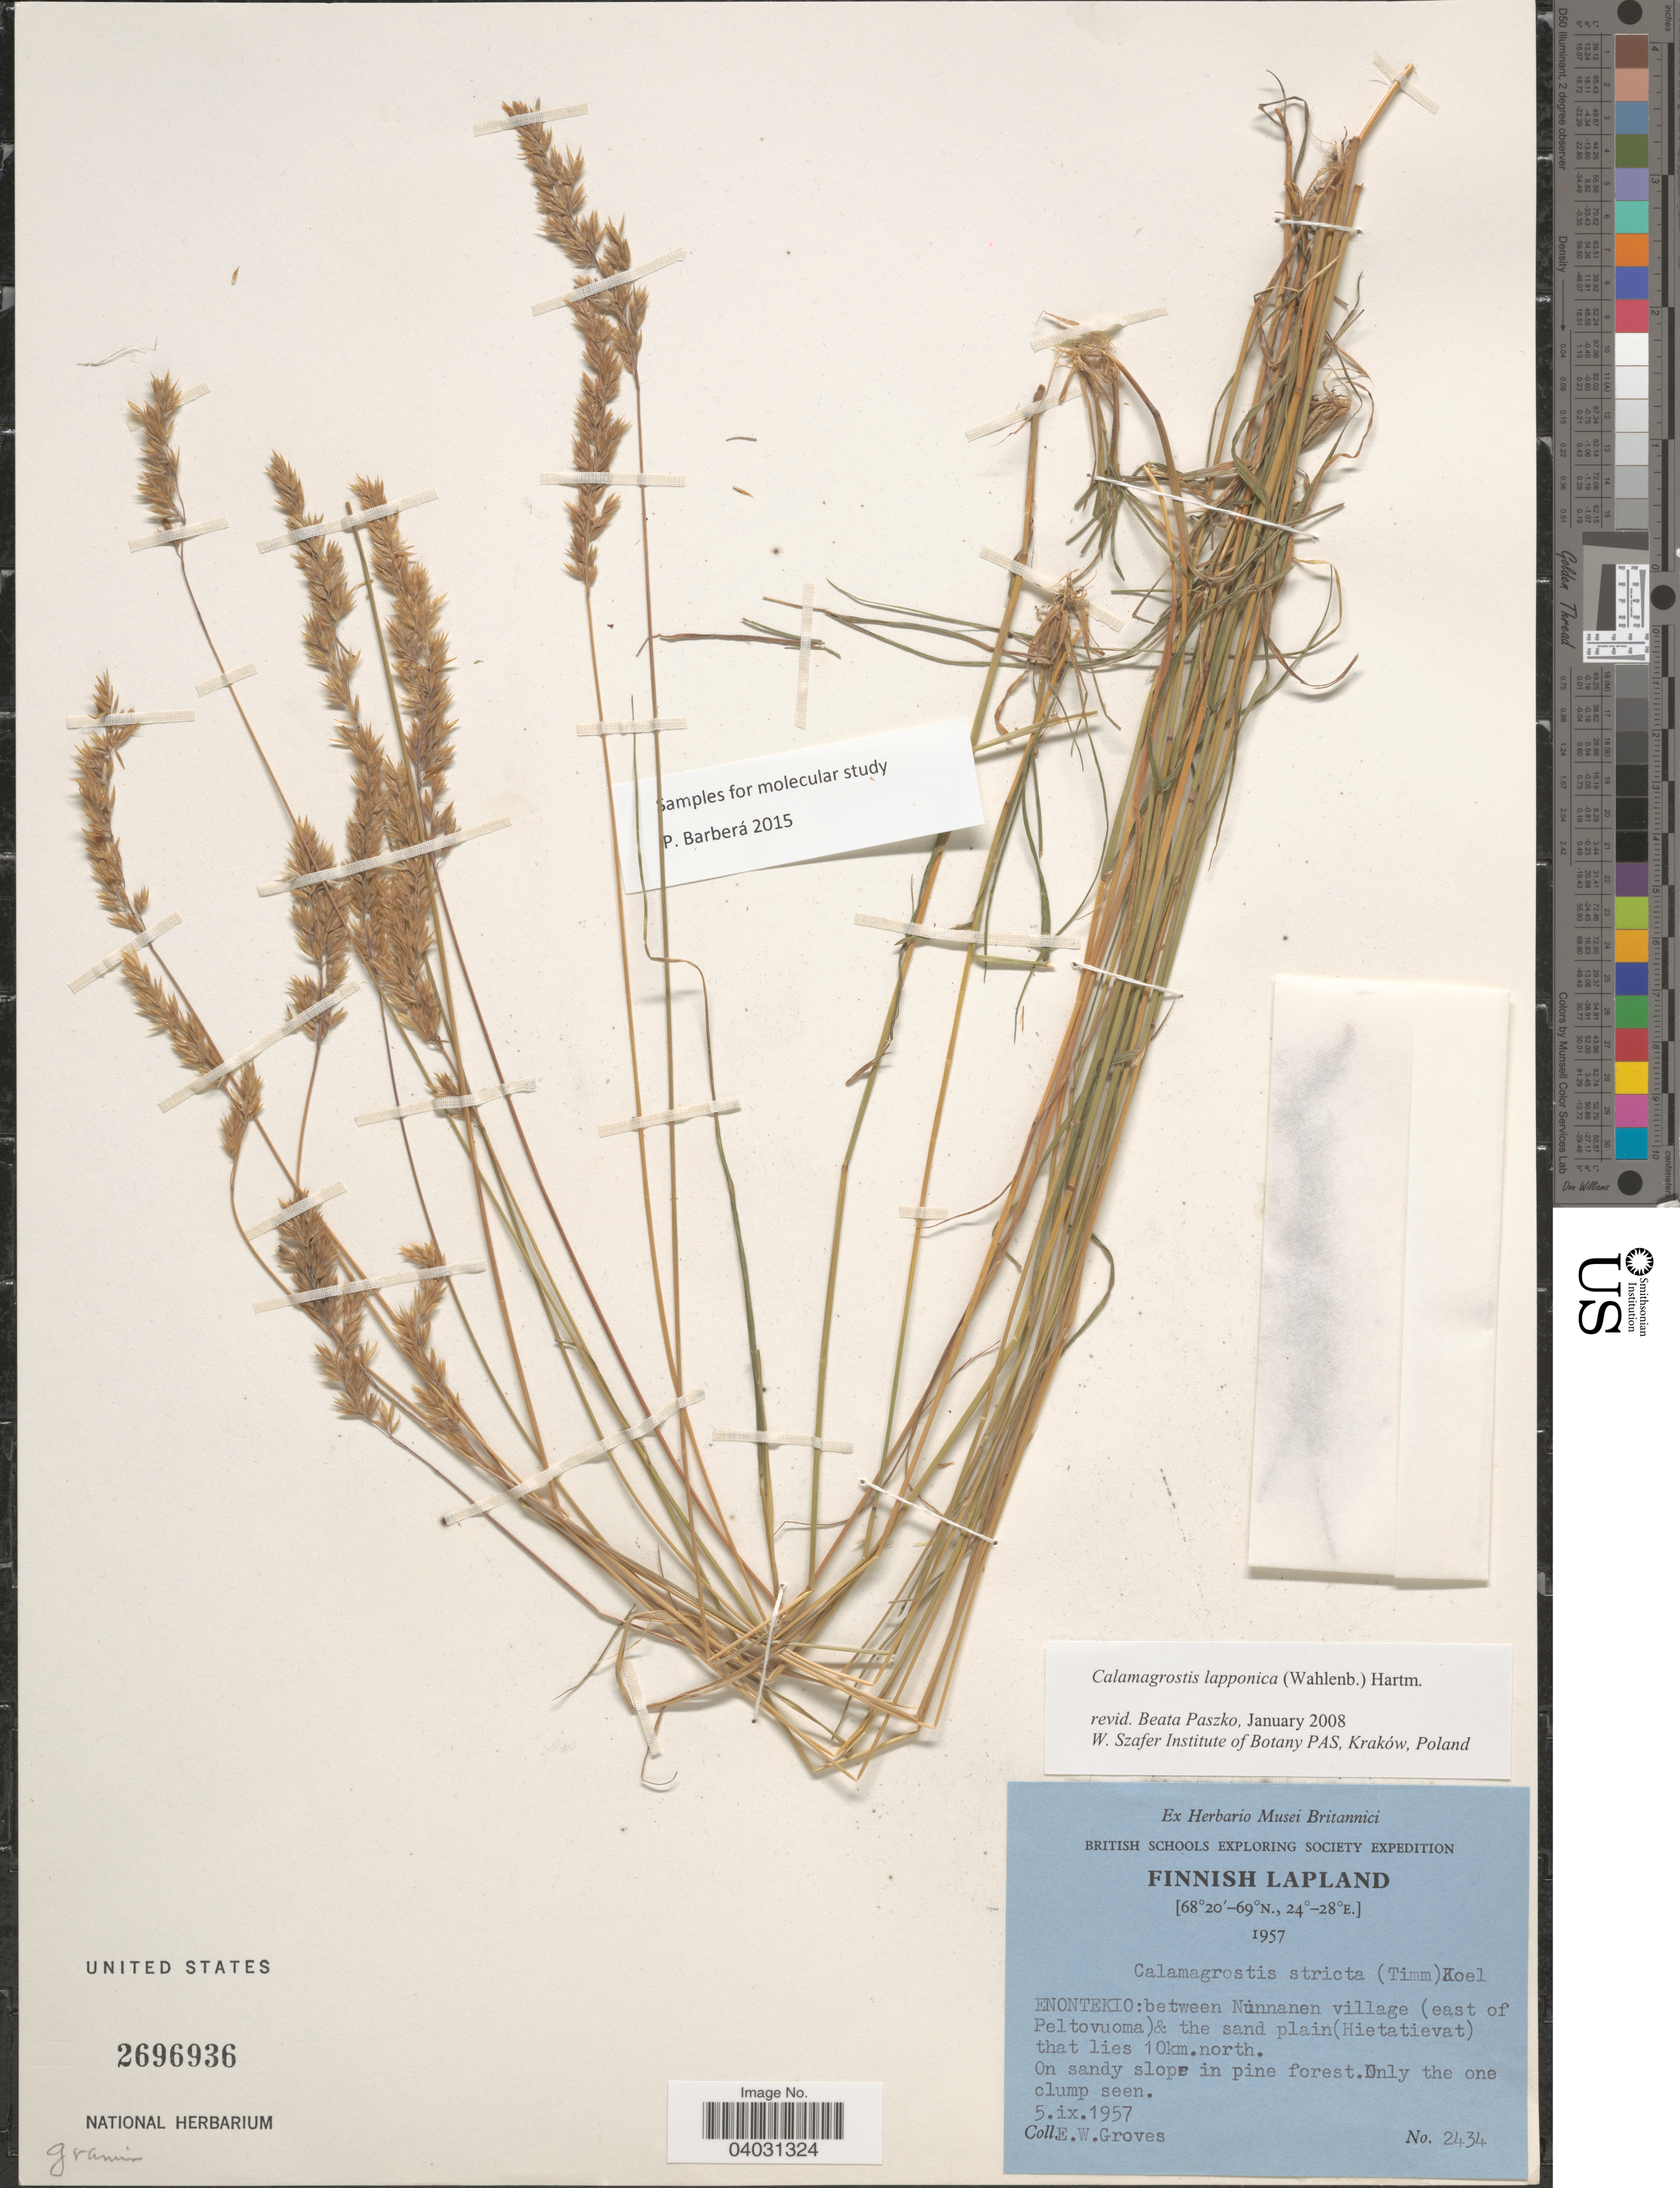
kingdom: Plantae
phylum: Tracheophyta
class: Liliopsida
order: Poales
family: Poaceae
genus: Calamagrostis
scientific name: Calamagrostis lapponica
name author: (Wahlenb.) Hartm.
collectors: E. Groves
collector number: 2434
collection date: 1957-09-05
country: Finland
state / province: Lappi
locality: Finnish Lapland. Enontekio: between Nunnanen village (east of Peltovuoma)& the sand plain (Hietatievat) that lies 10km. north.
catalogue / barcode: US 2696936